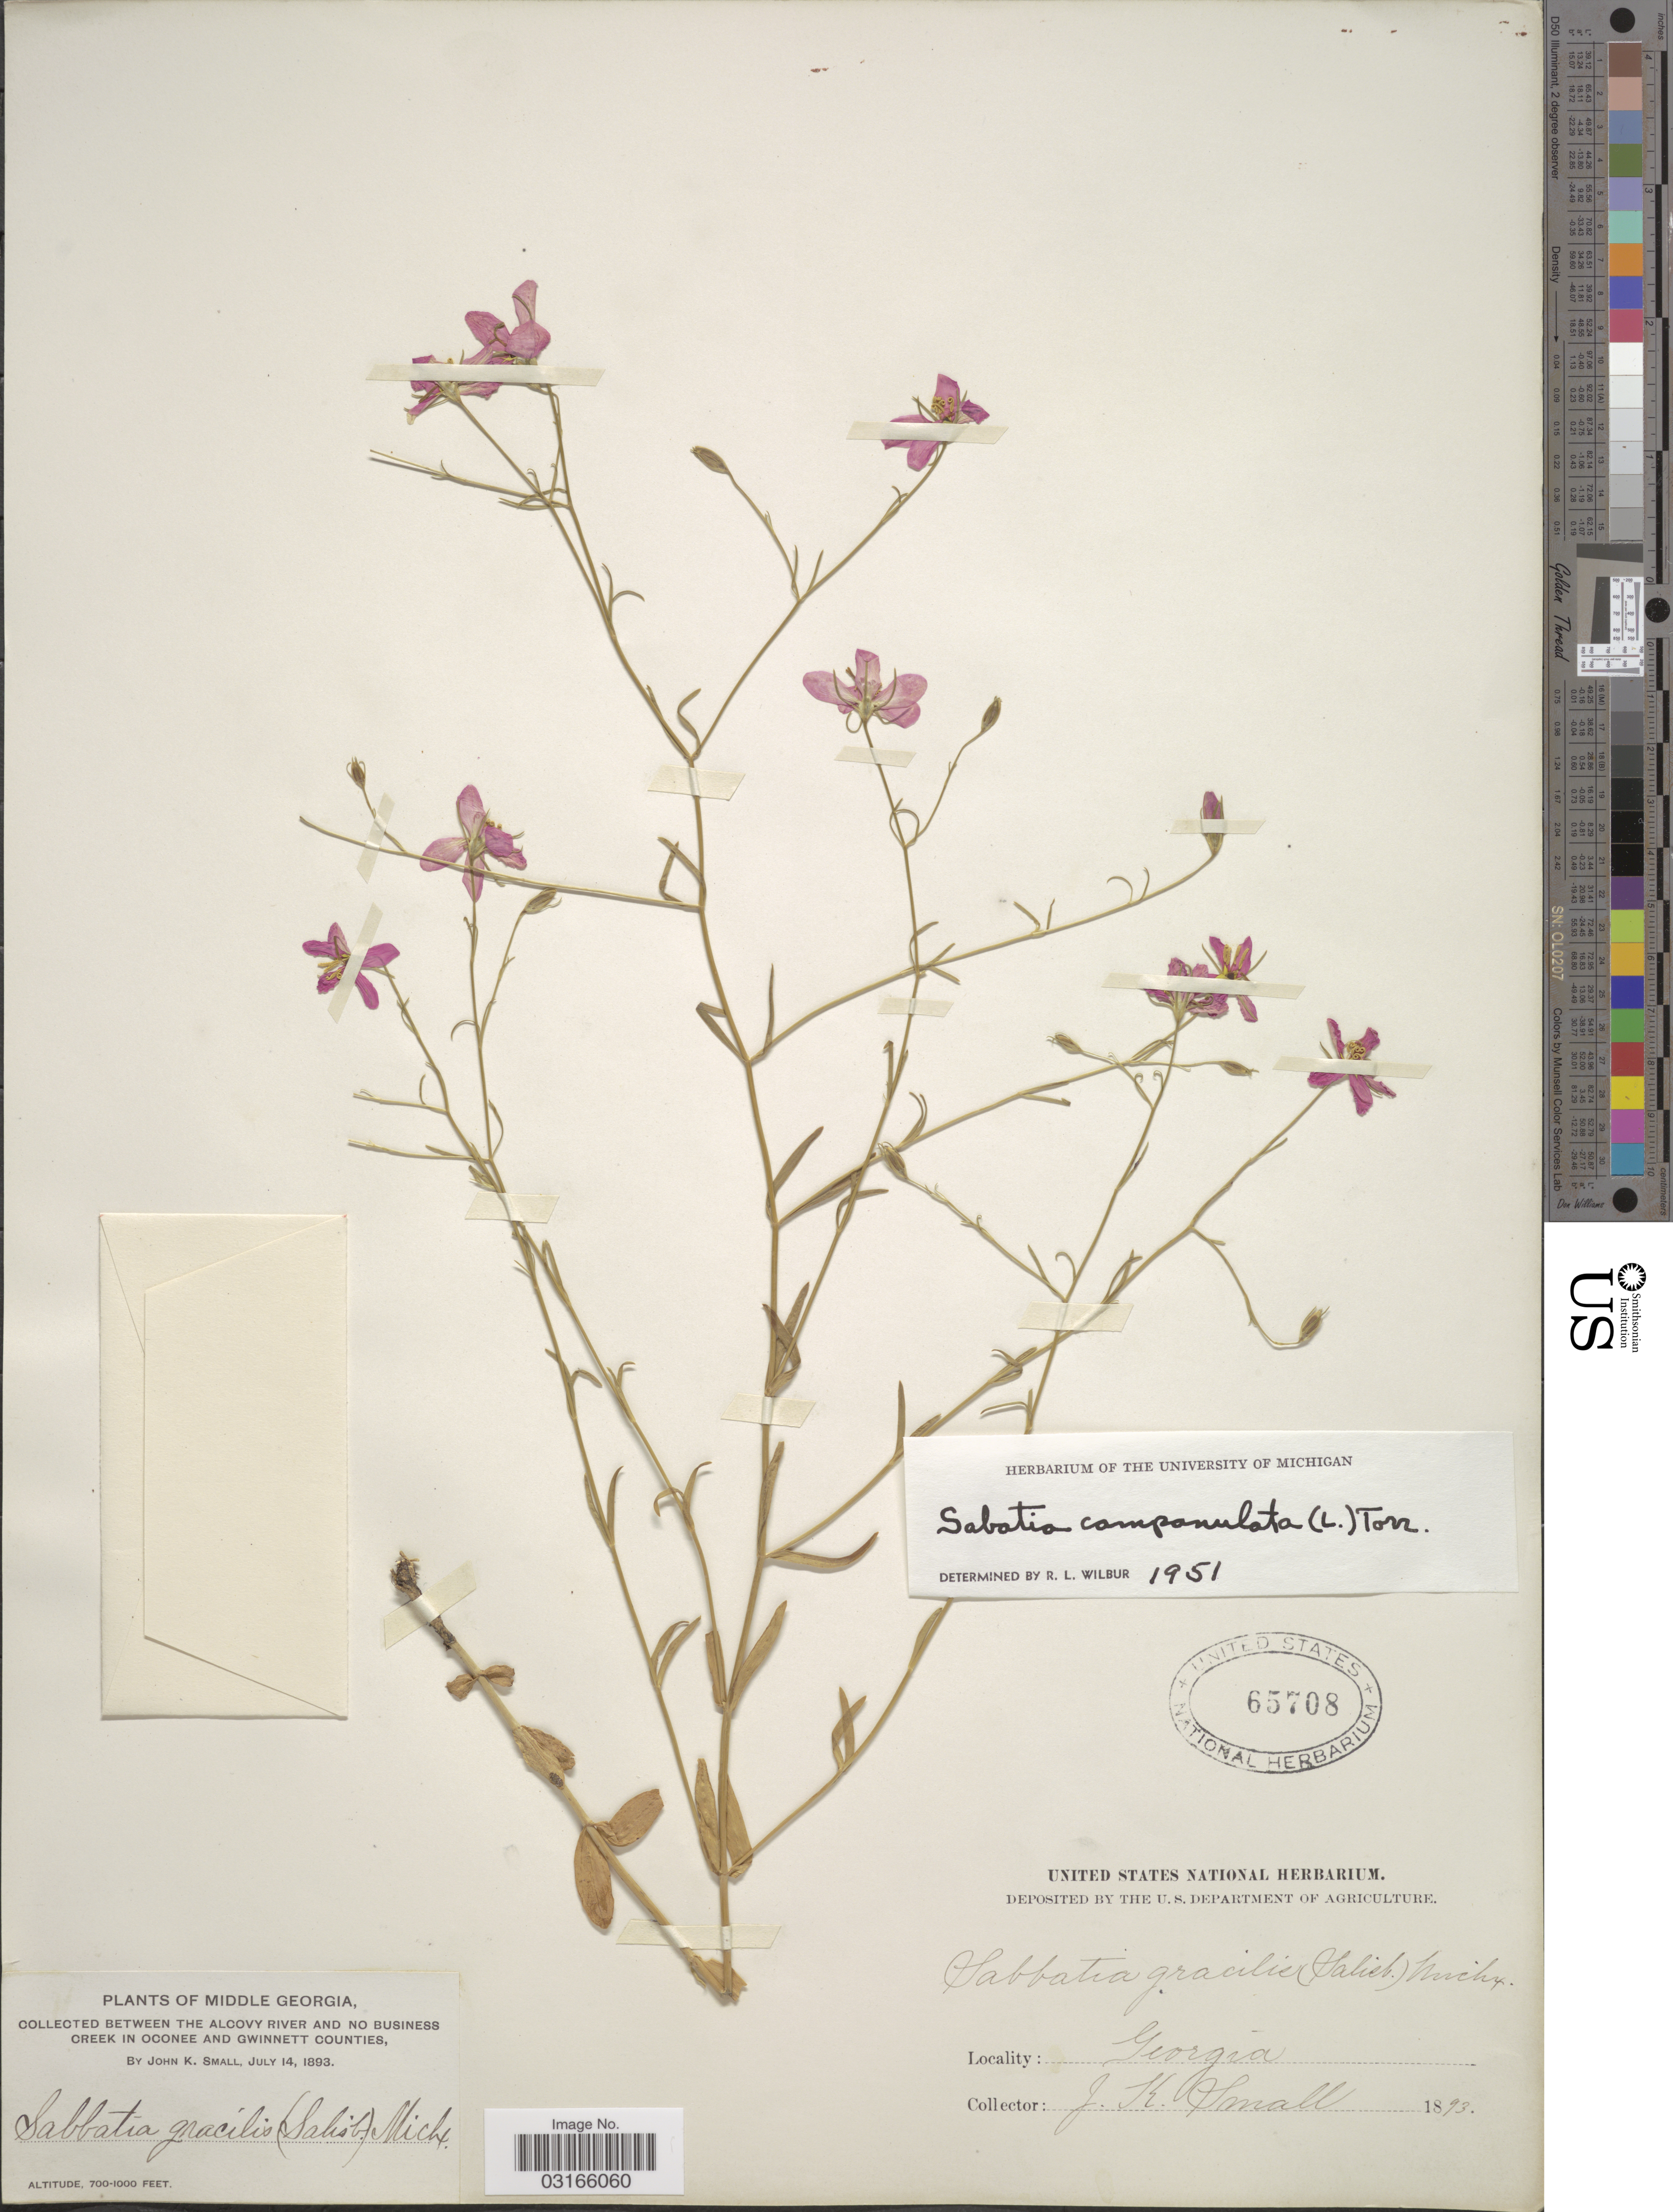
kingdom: Plantae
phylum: Tracheophyta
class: Magnoliopsida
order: Gentianales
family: Gentianaceae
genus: Sabatia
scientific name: Sabatia campanulata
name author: (L.) Torr.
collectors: J. K. Small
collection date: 1893-07-14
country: United States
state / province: Georgia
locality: Middle Georgia, Between The Alcovy River and No Business Creek in Oconee and Gwinnett Counties.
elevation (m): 213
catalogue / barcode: US 65708